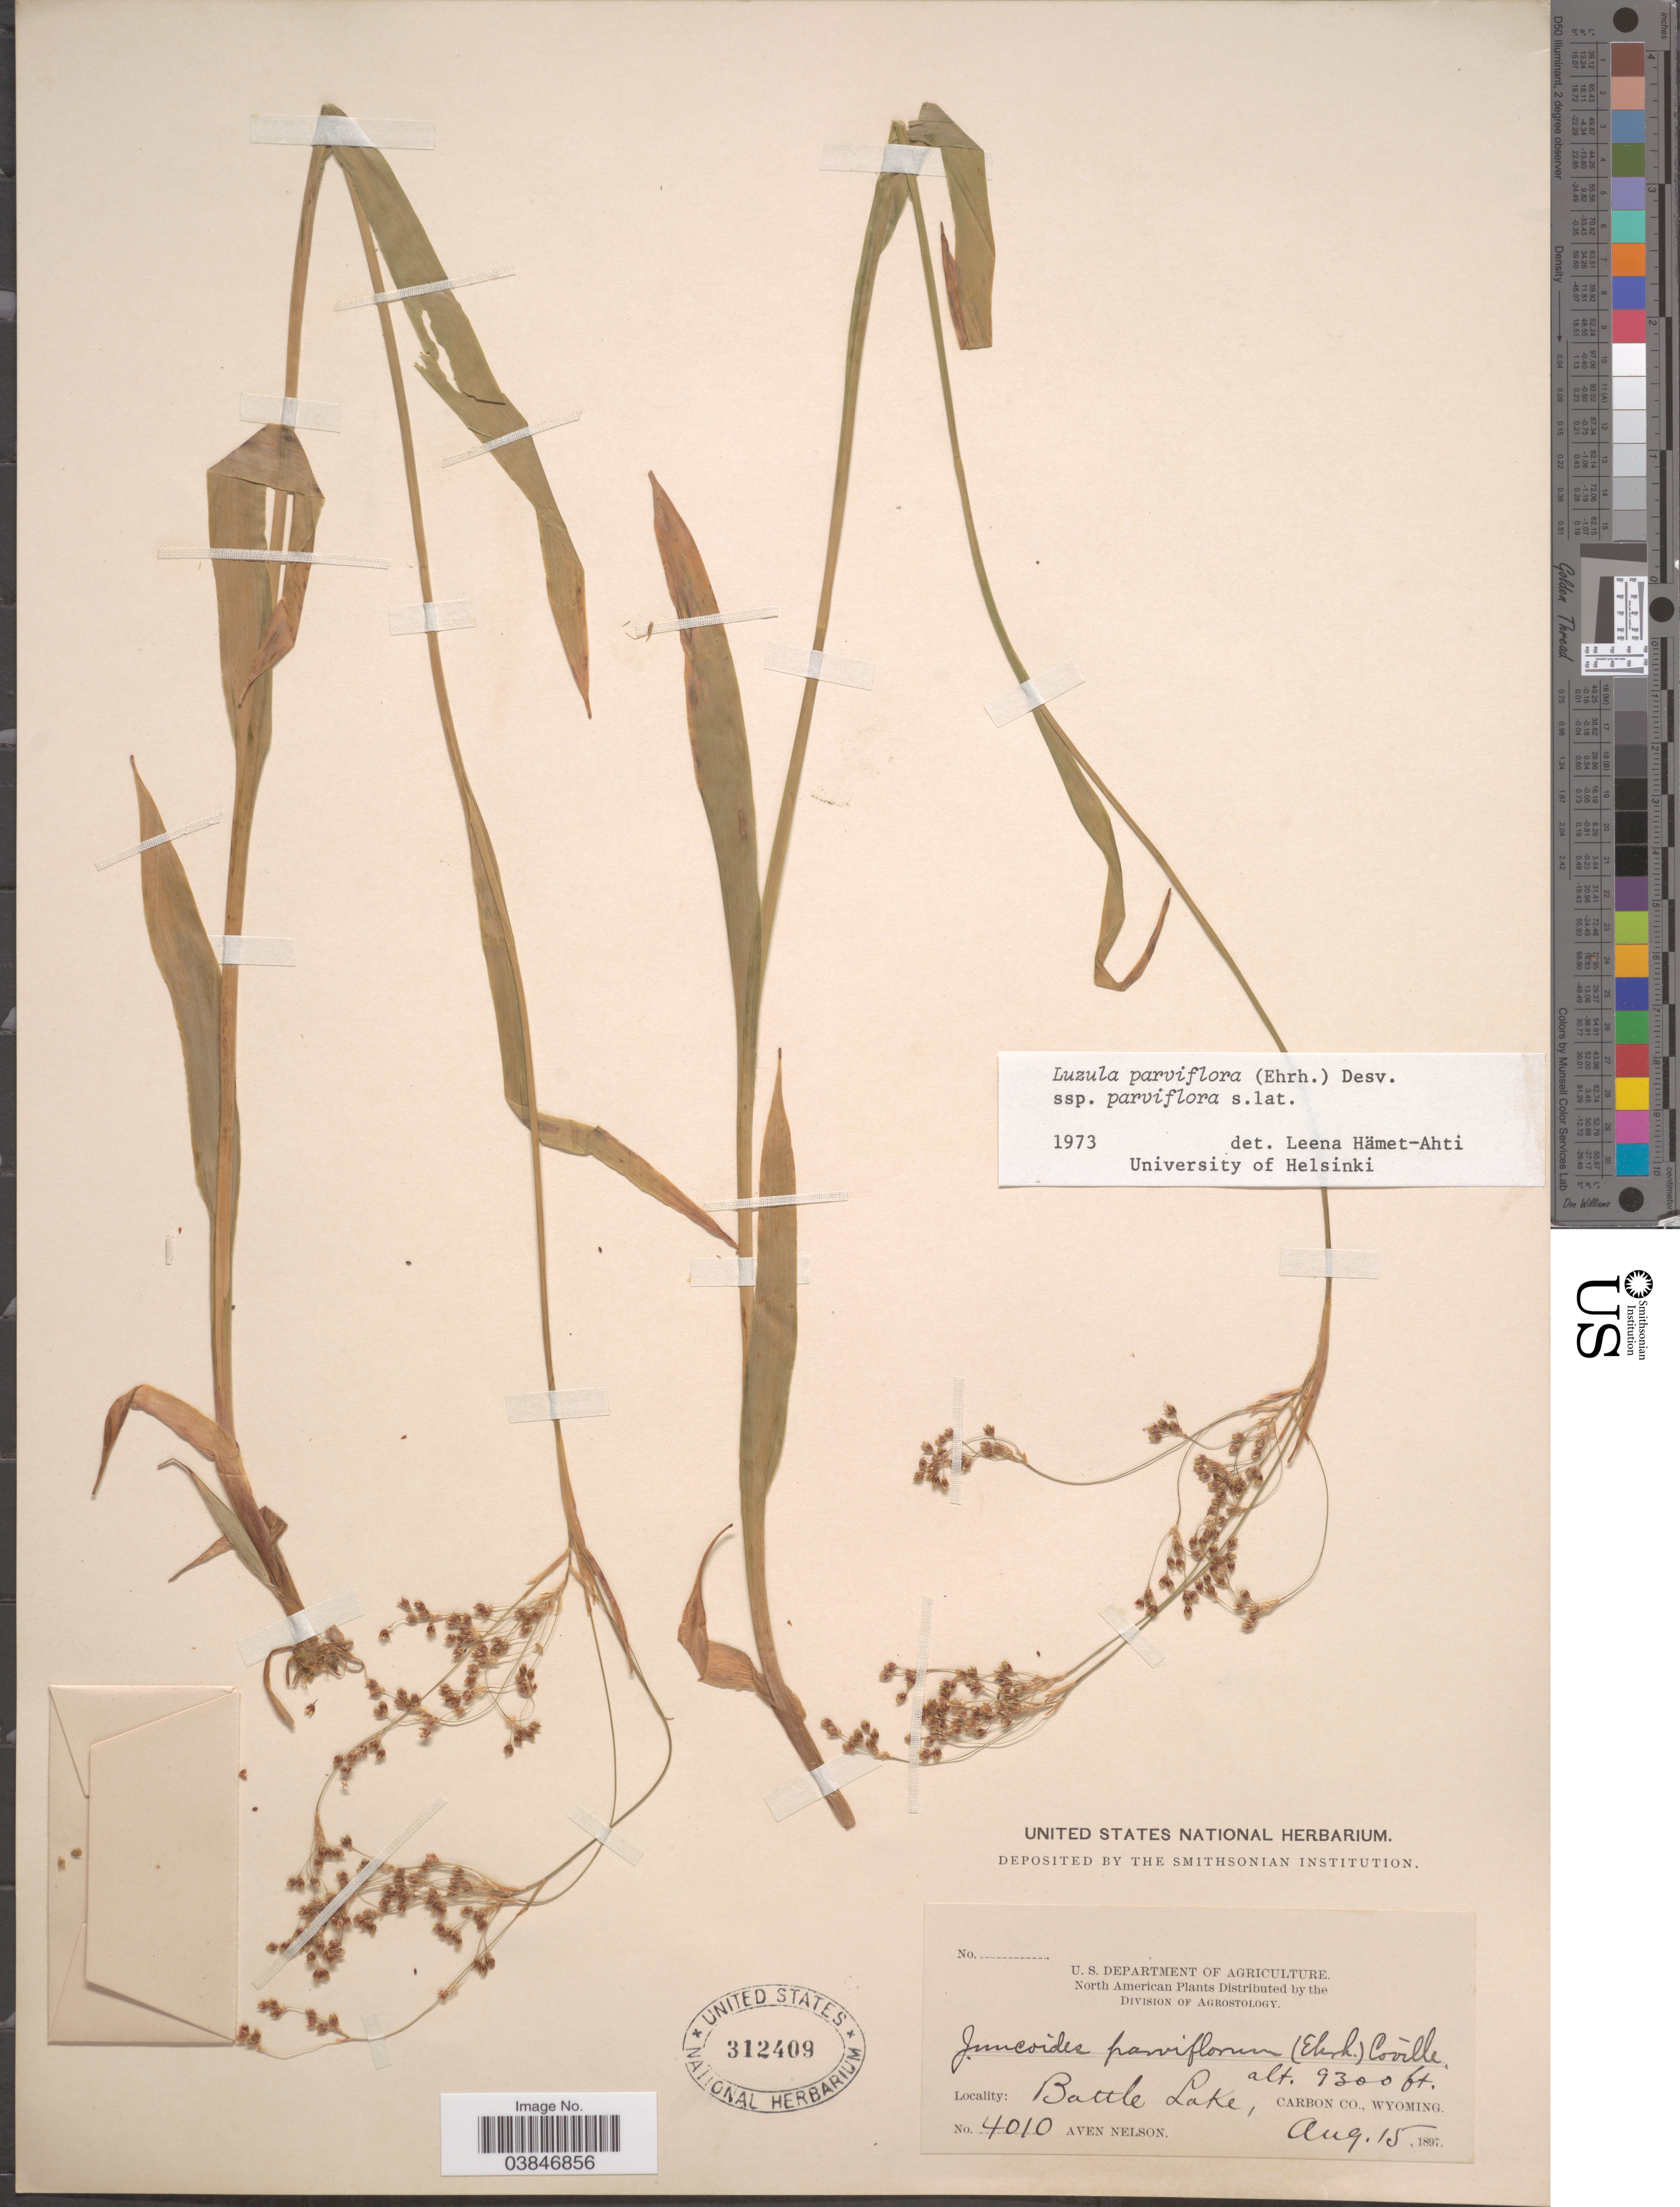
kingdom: Plantae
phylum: Tracheophyta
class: Liliopsida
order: Poales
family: Juncaceae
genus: Luzula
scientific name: Luzula parviflora subsp. parviflora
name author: (Ehrh.) Desv.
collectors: A. Nelson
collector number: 4010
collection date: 1897-08-15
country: United States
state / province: Wyoming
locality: Battle Lake, Carbon Co.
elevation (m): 2835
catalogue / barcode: US 312409